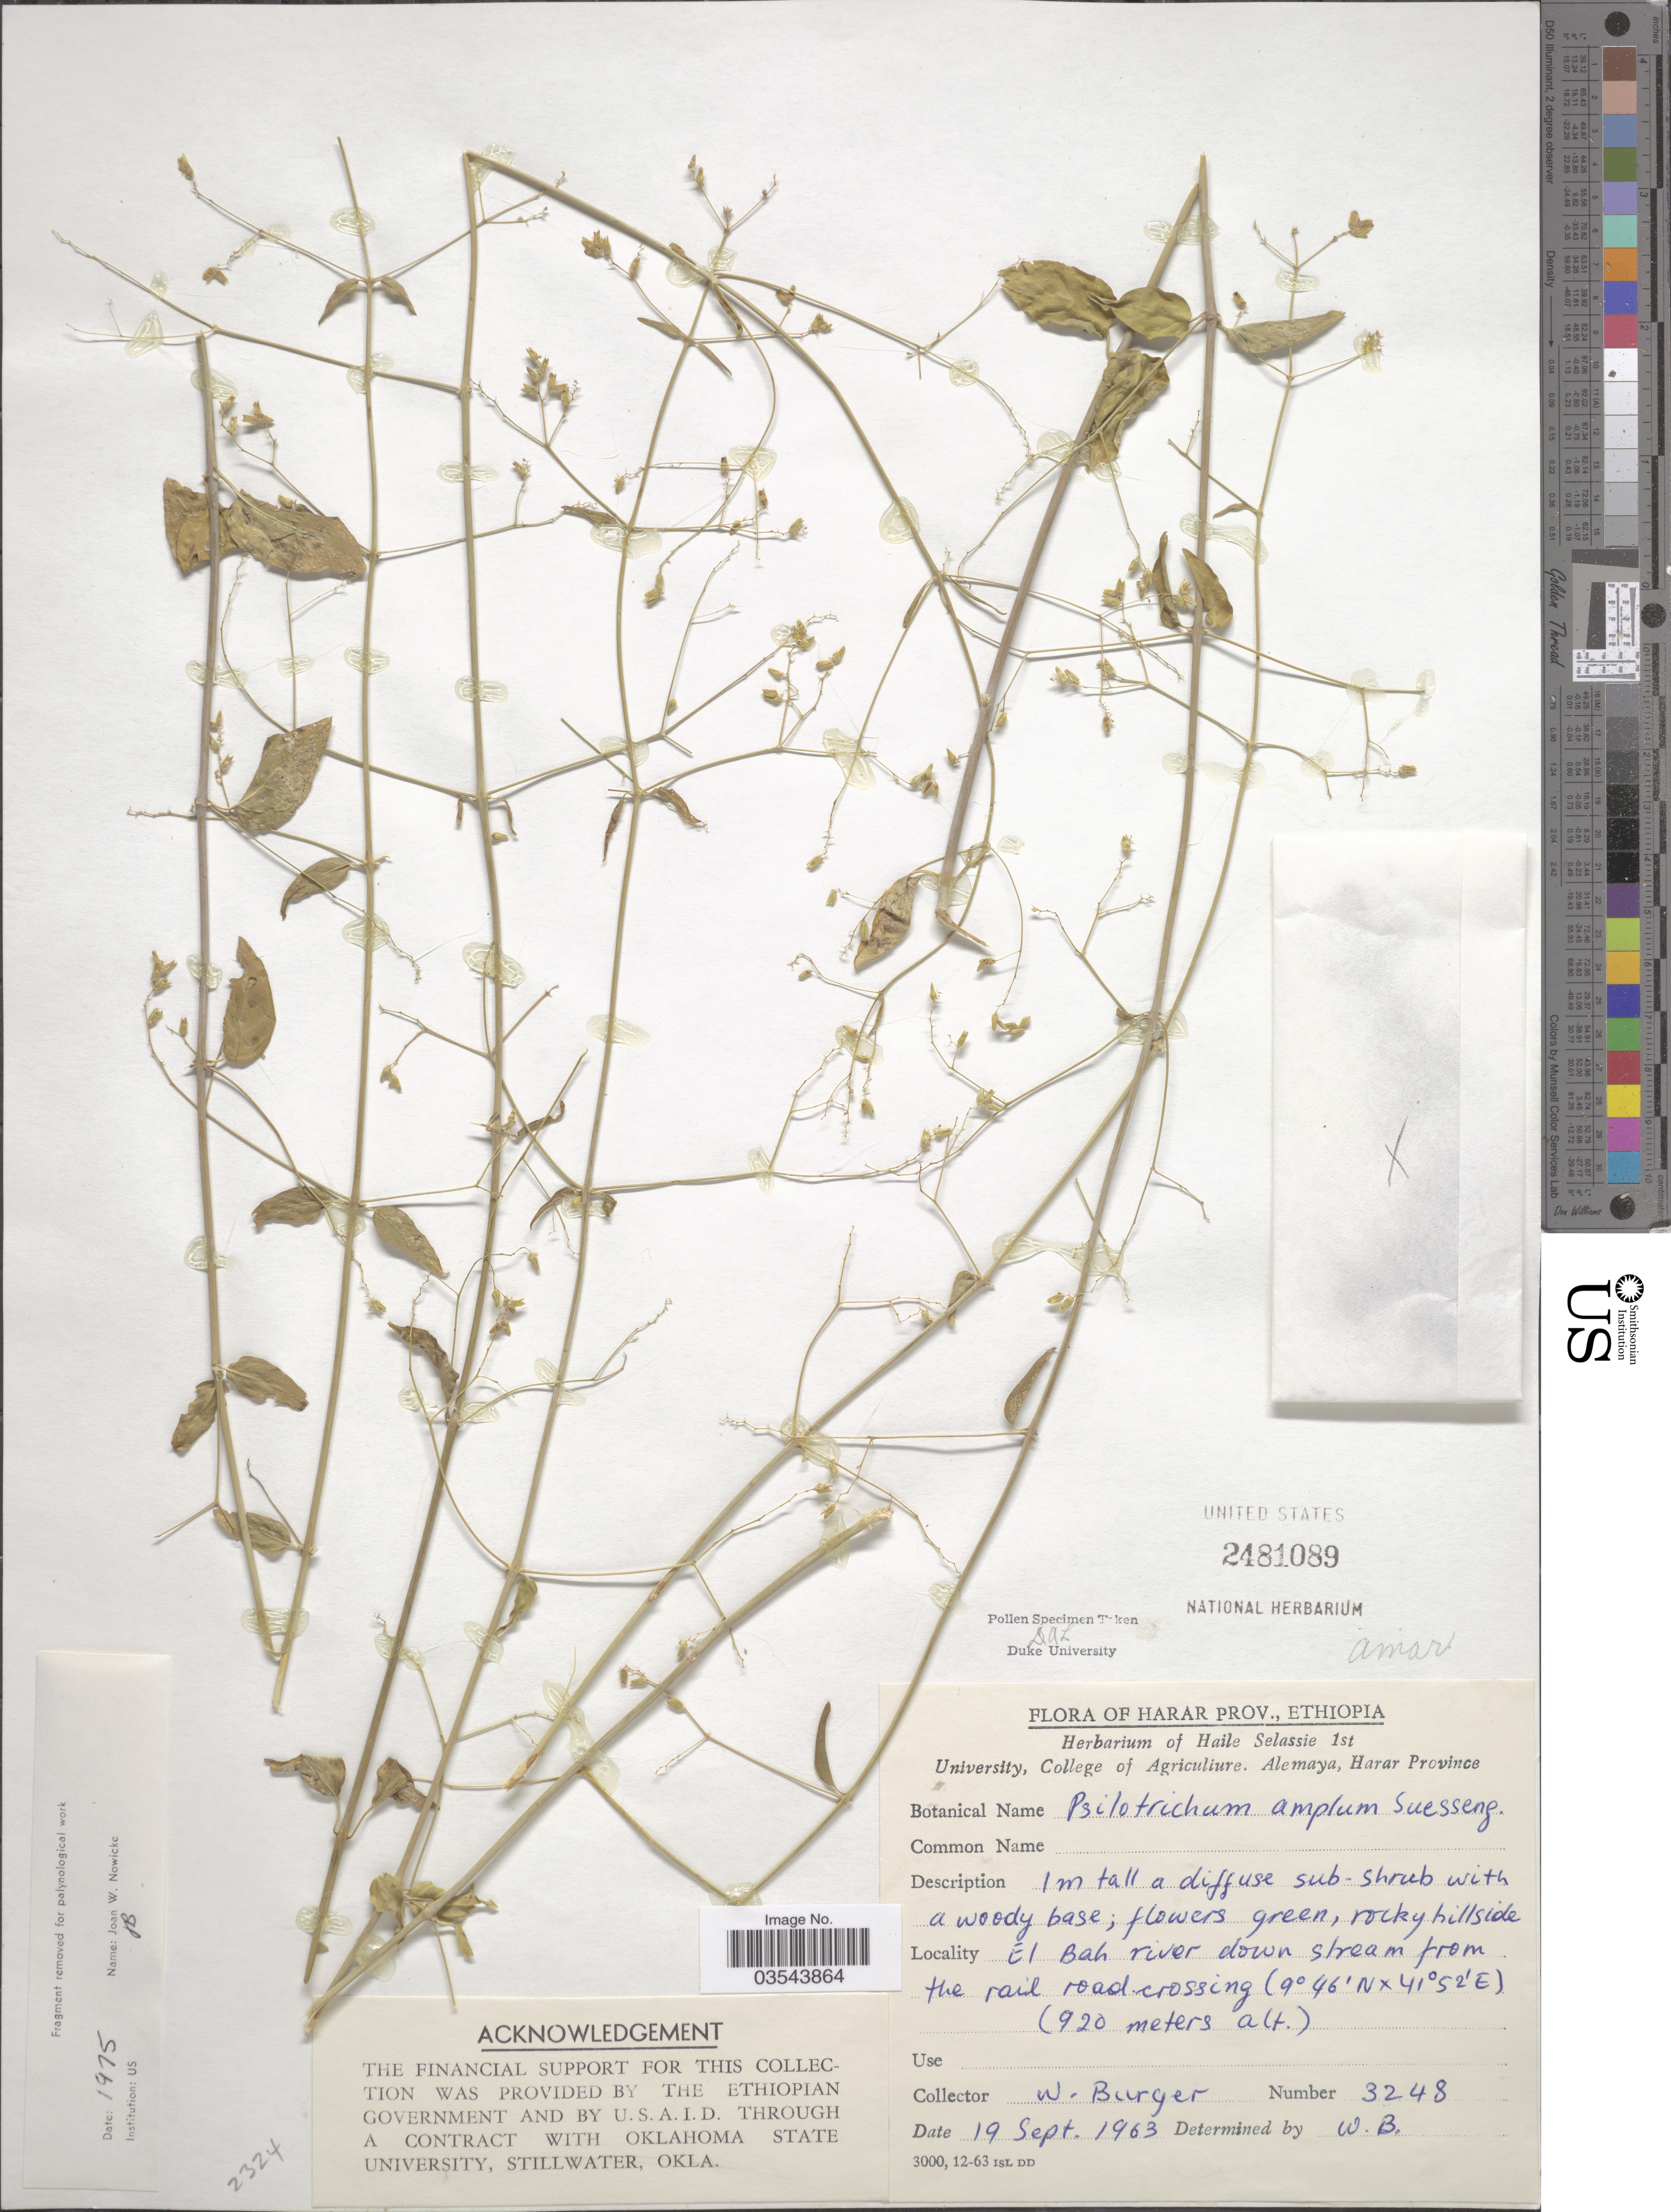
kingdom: Plantae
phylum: Tracheophyta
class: Magnoliopsida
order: Caryophyllales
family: Amaranthaceae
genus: Psilotrichum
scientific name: Psilotrichum amplum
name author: Suess.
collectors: W. Burger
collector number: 3248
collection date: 1963-09-19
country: Ethiopia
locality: Harar Prov., El Bah river down stream from the rail road crossing.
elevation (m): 920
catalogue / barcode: US 2481089